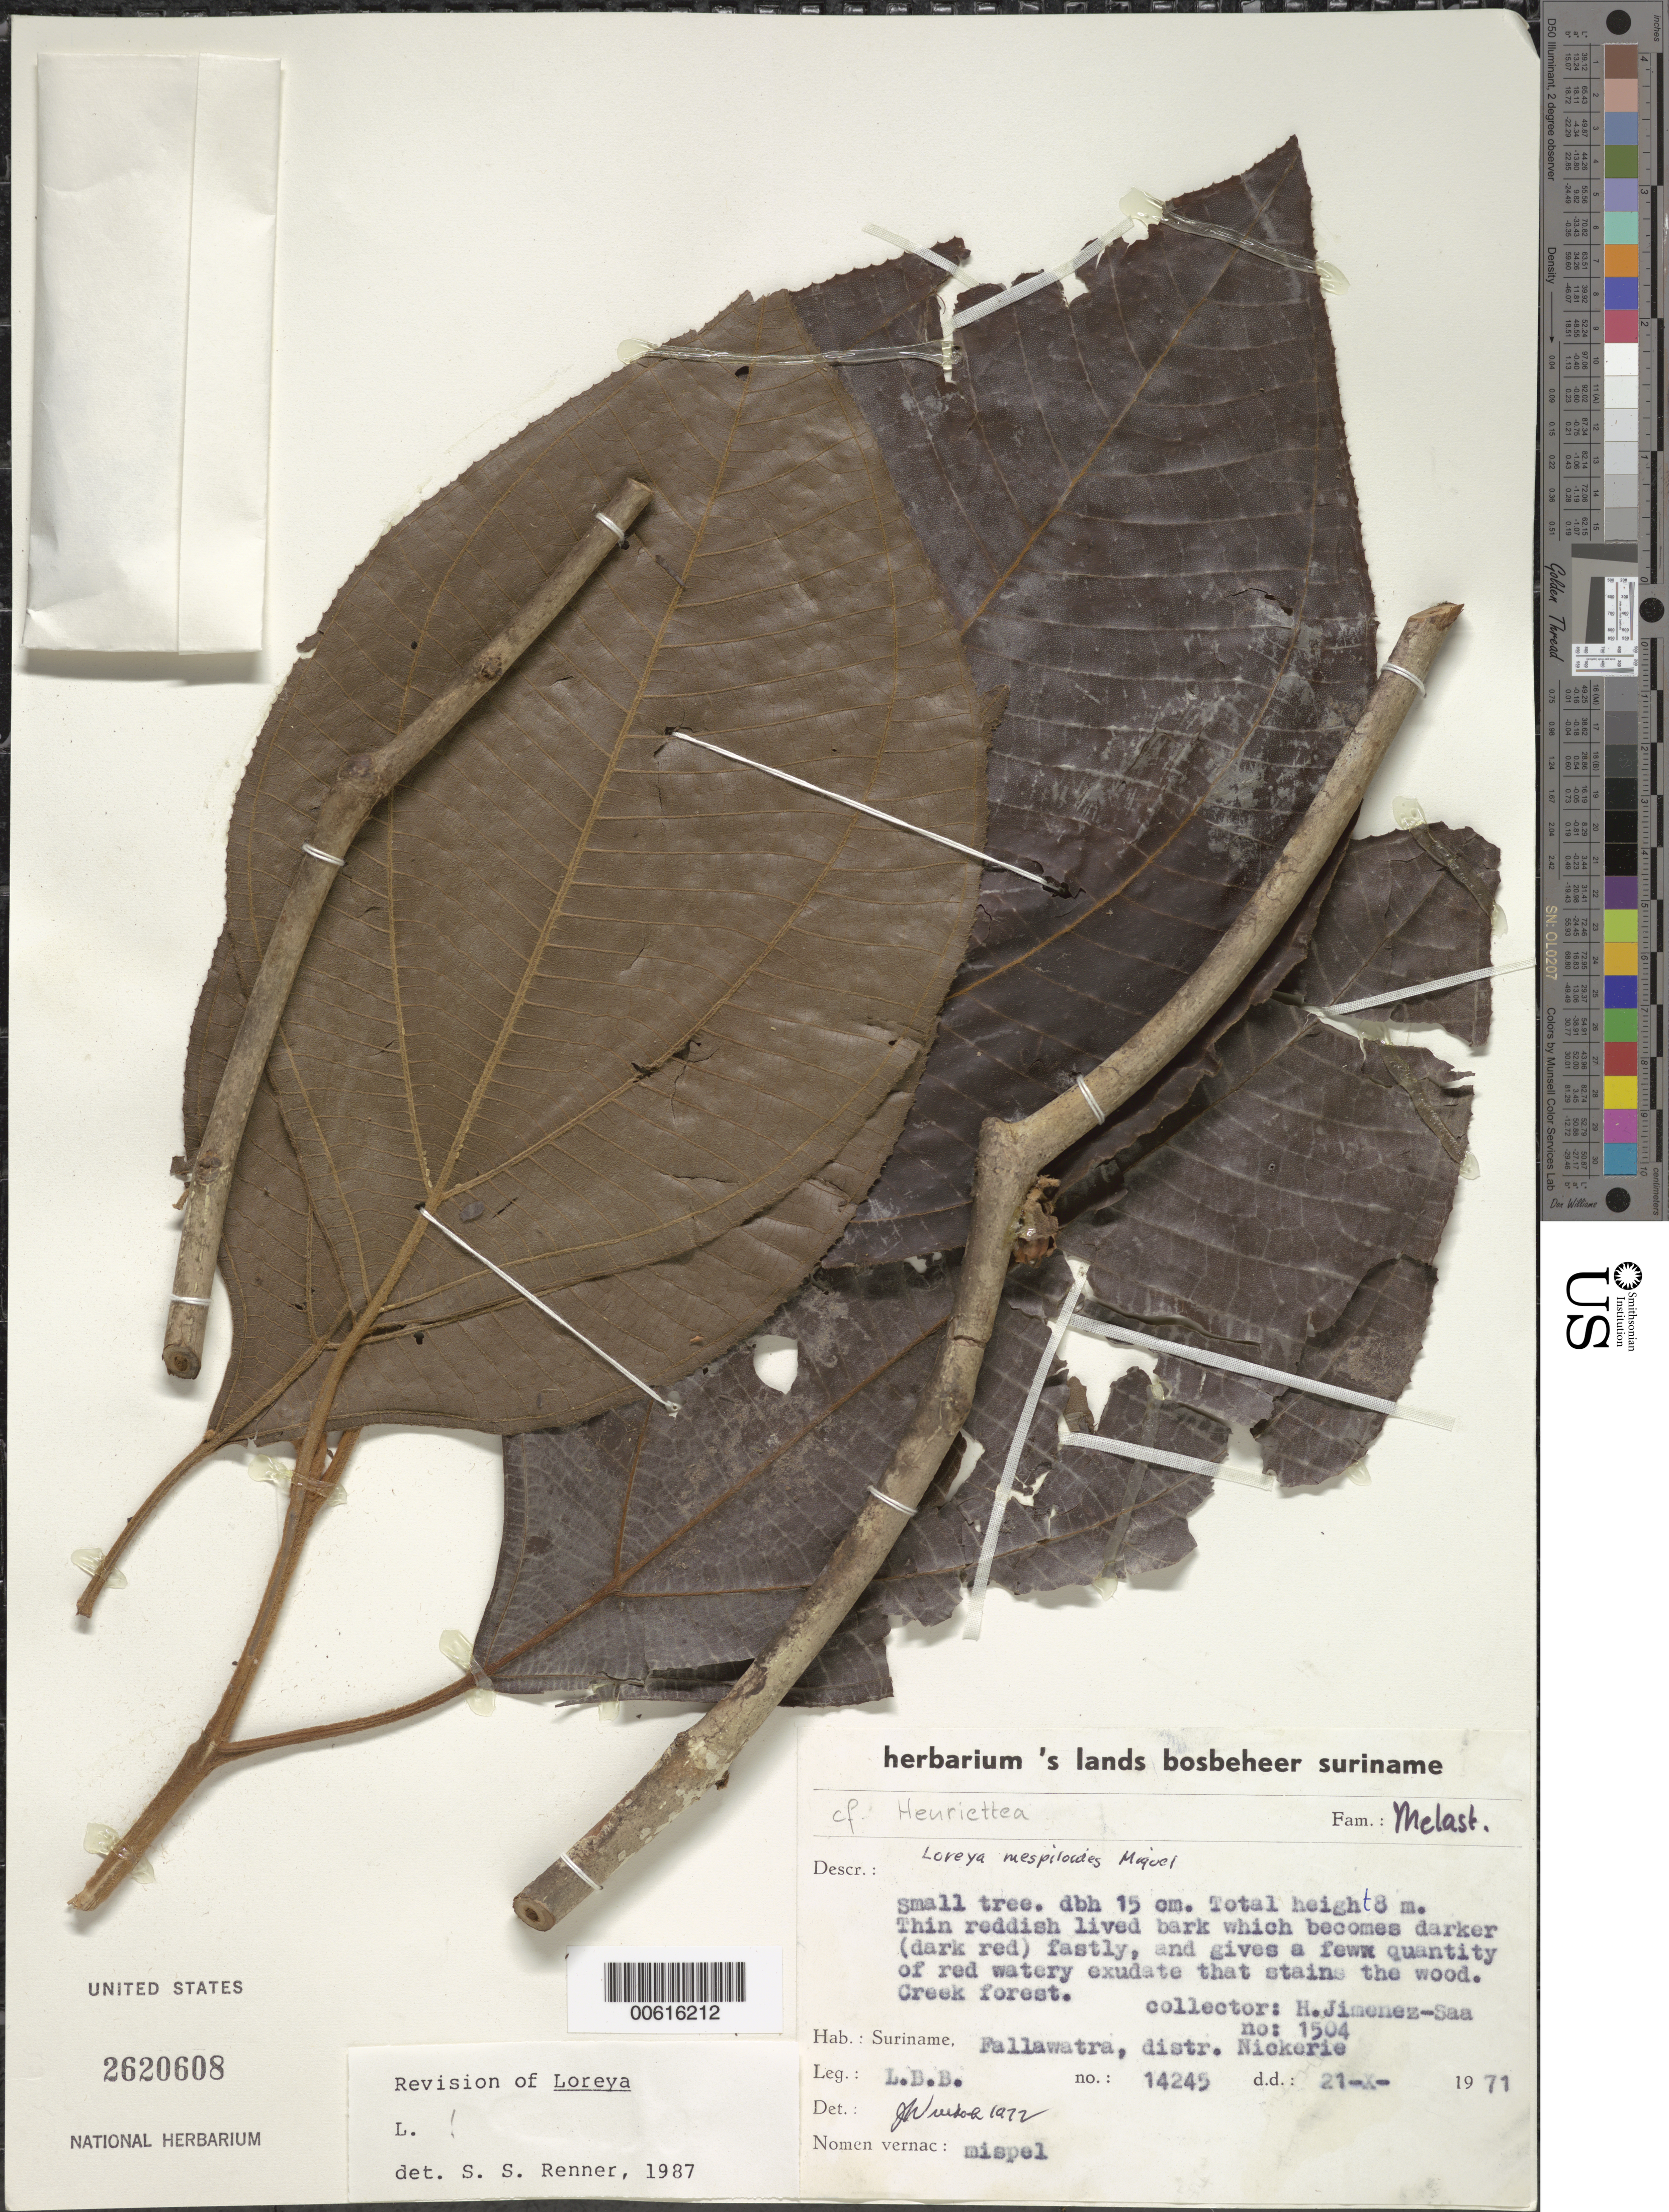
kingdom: Plantae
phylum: Tracheophyta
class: Magnoliopsida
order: Myrtales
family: Melastomataceae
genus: Bellucia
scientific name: Bellucia mespiloides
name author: (Miq.) J.F. Macbr.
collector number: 14245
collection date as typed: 21-Oct-71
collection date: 1971-10-21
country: Suriname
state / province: Nickerie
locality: Fallawatra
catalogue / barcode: US 2620608